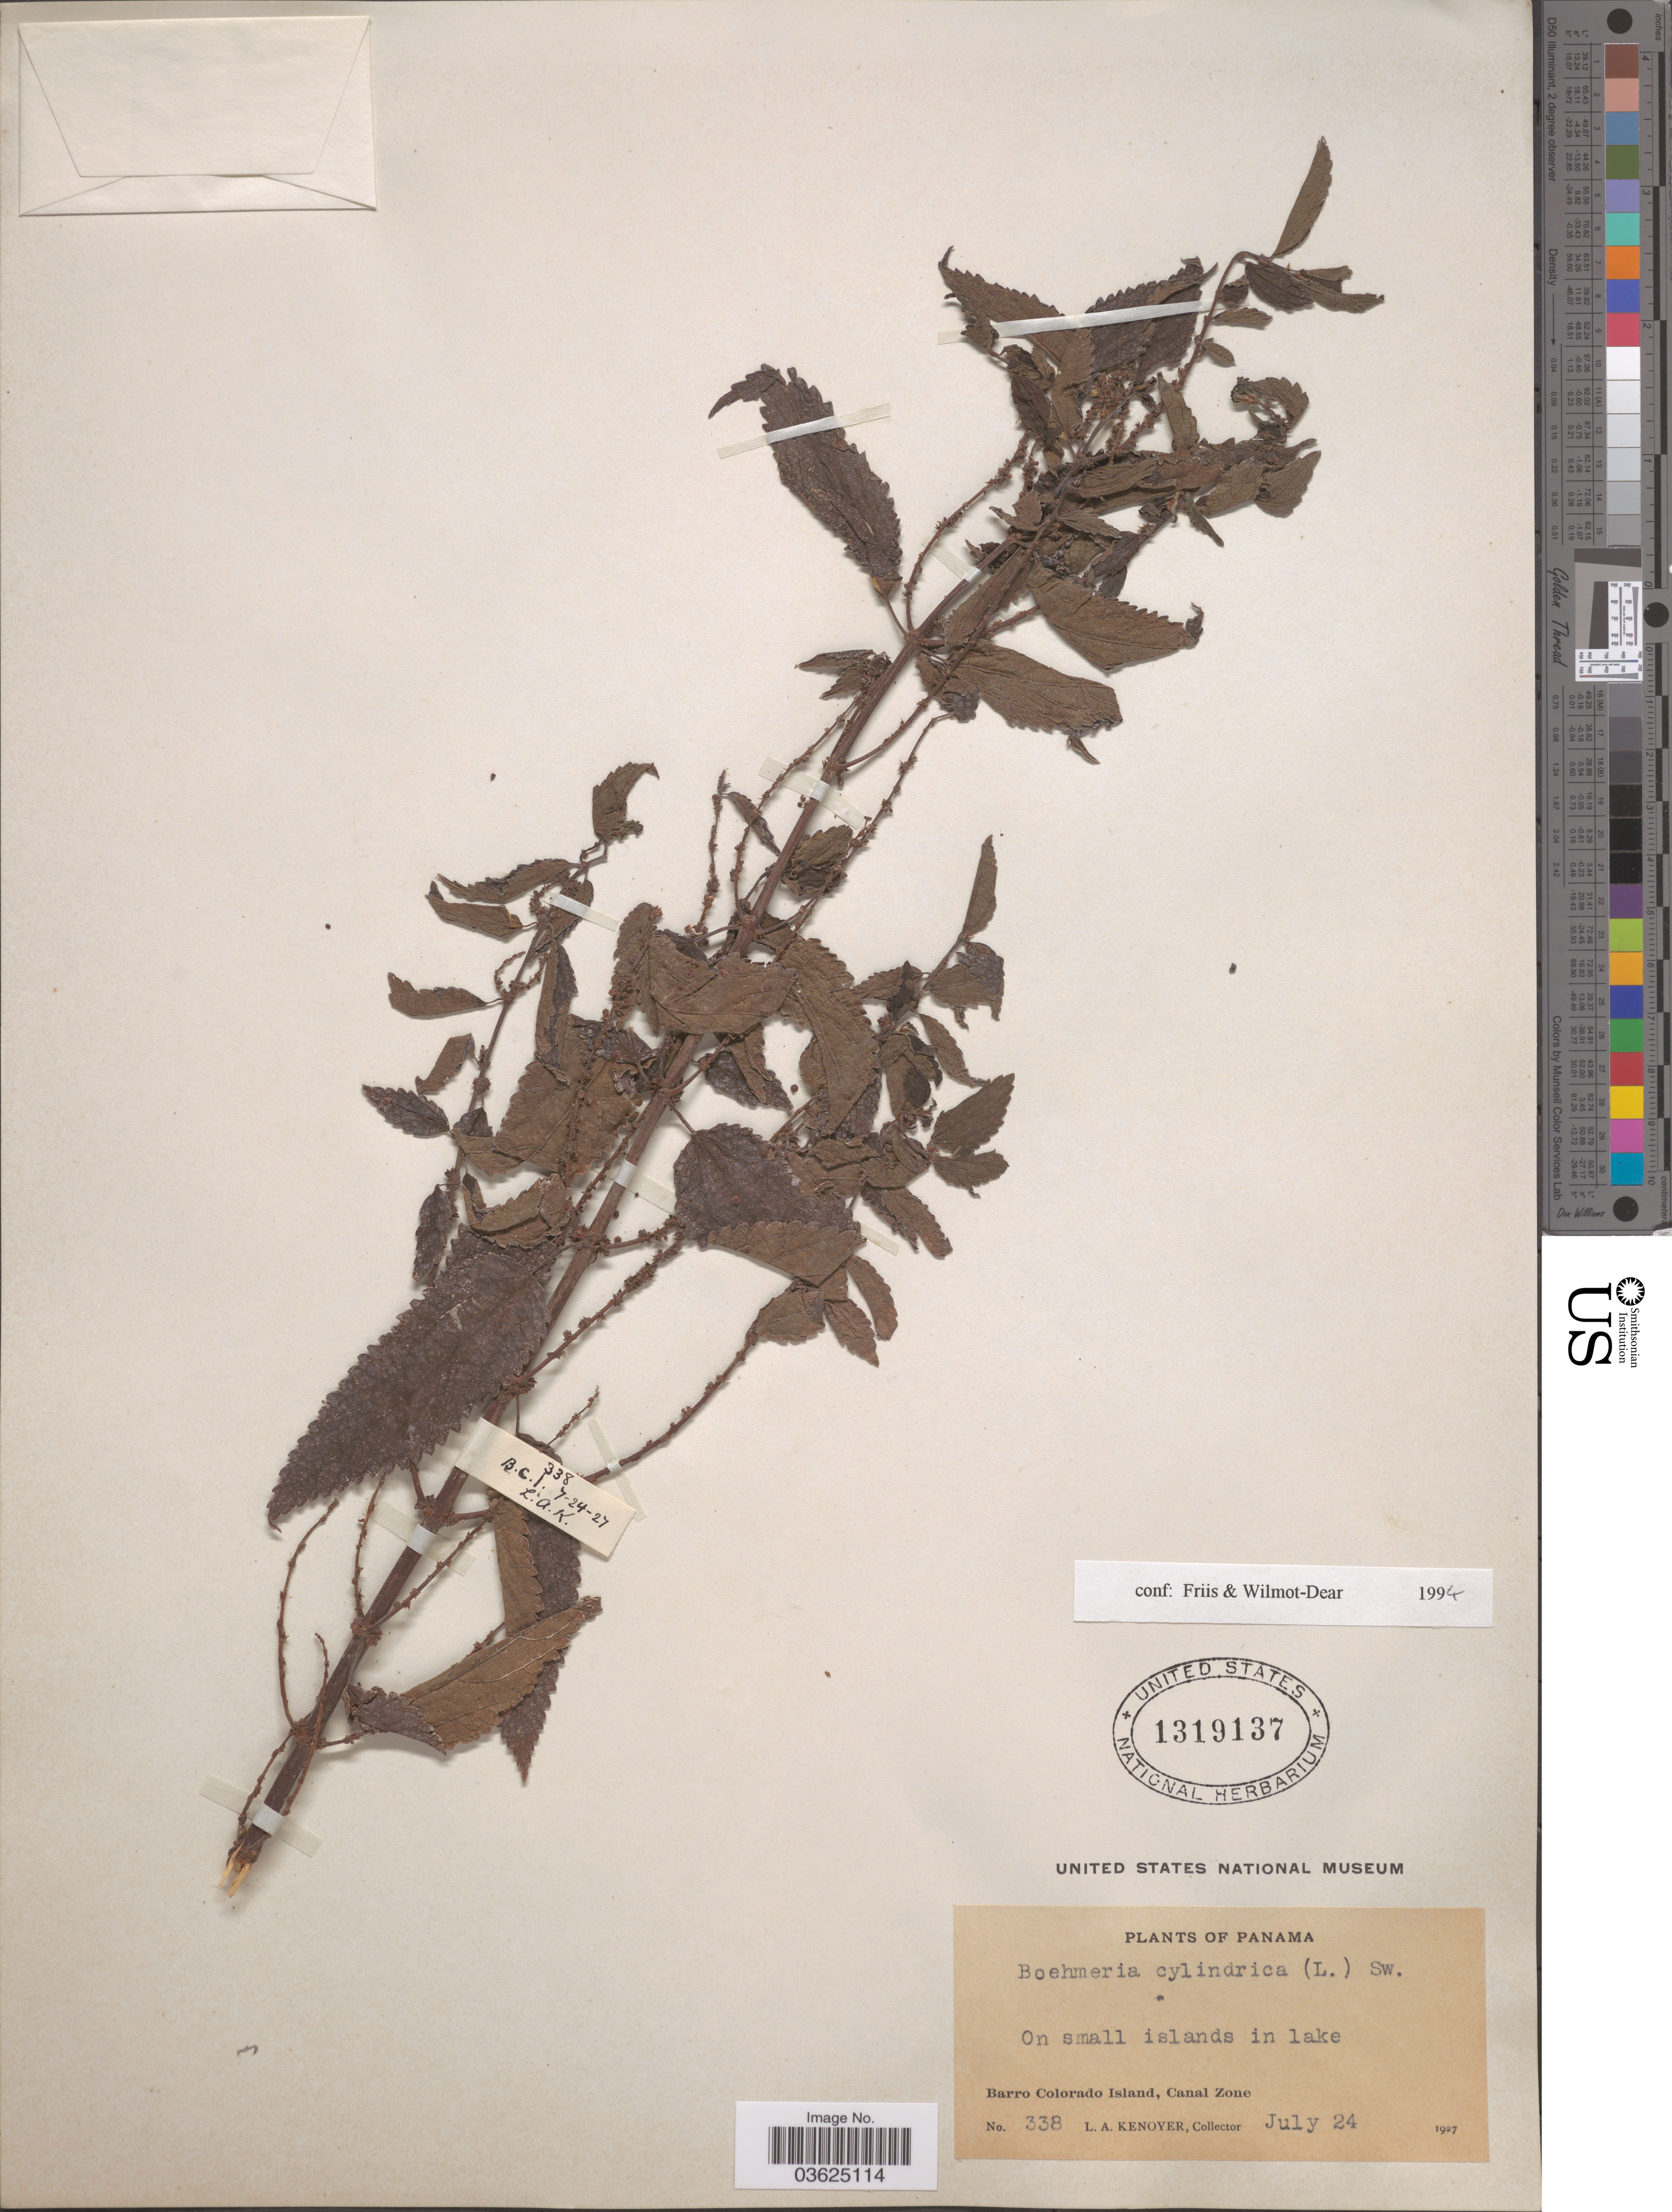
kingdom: Plantae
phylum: Tracheophyta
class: Magnoliopsida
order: Rosales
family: Urticaceae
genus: Boehmeria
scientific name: Boehmeria cylindrica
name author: (L.) Sw.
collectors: L. A. Kenoyer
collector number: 338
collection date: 1927-07-24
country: Panama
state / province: Panamá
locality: Barro Colorado Island, Canal Zone.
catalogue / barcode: US 1319137